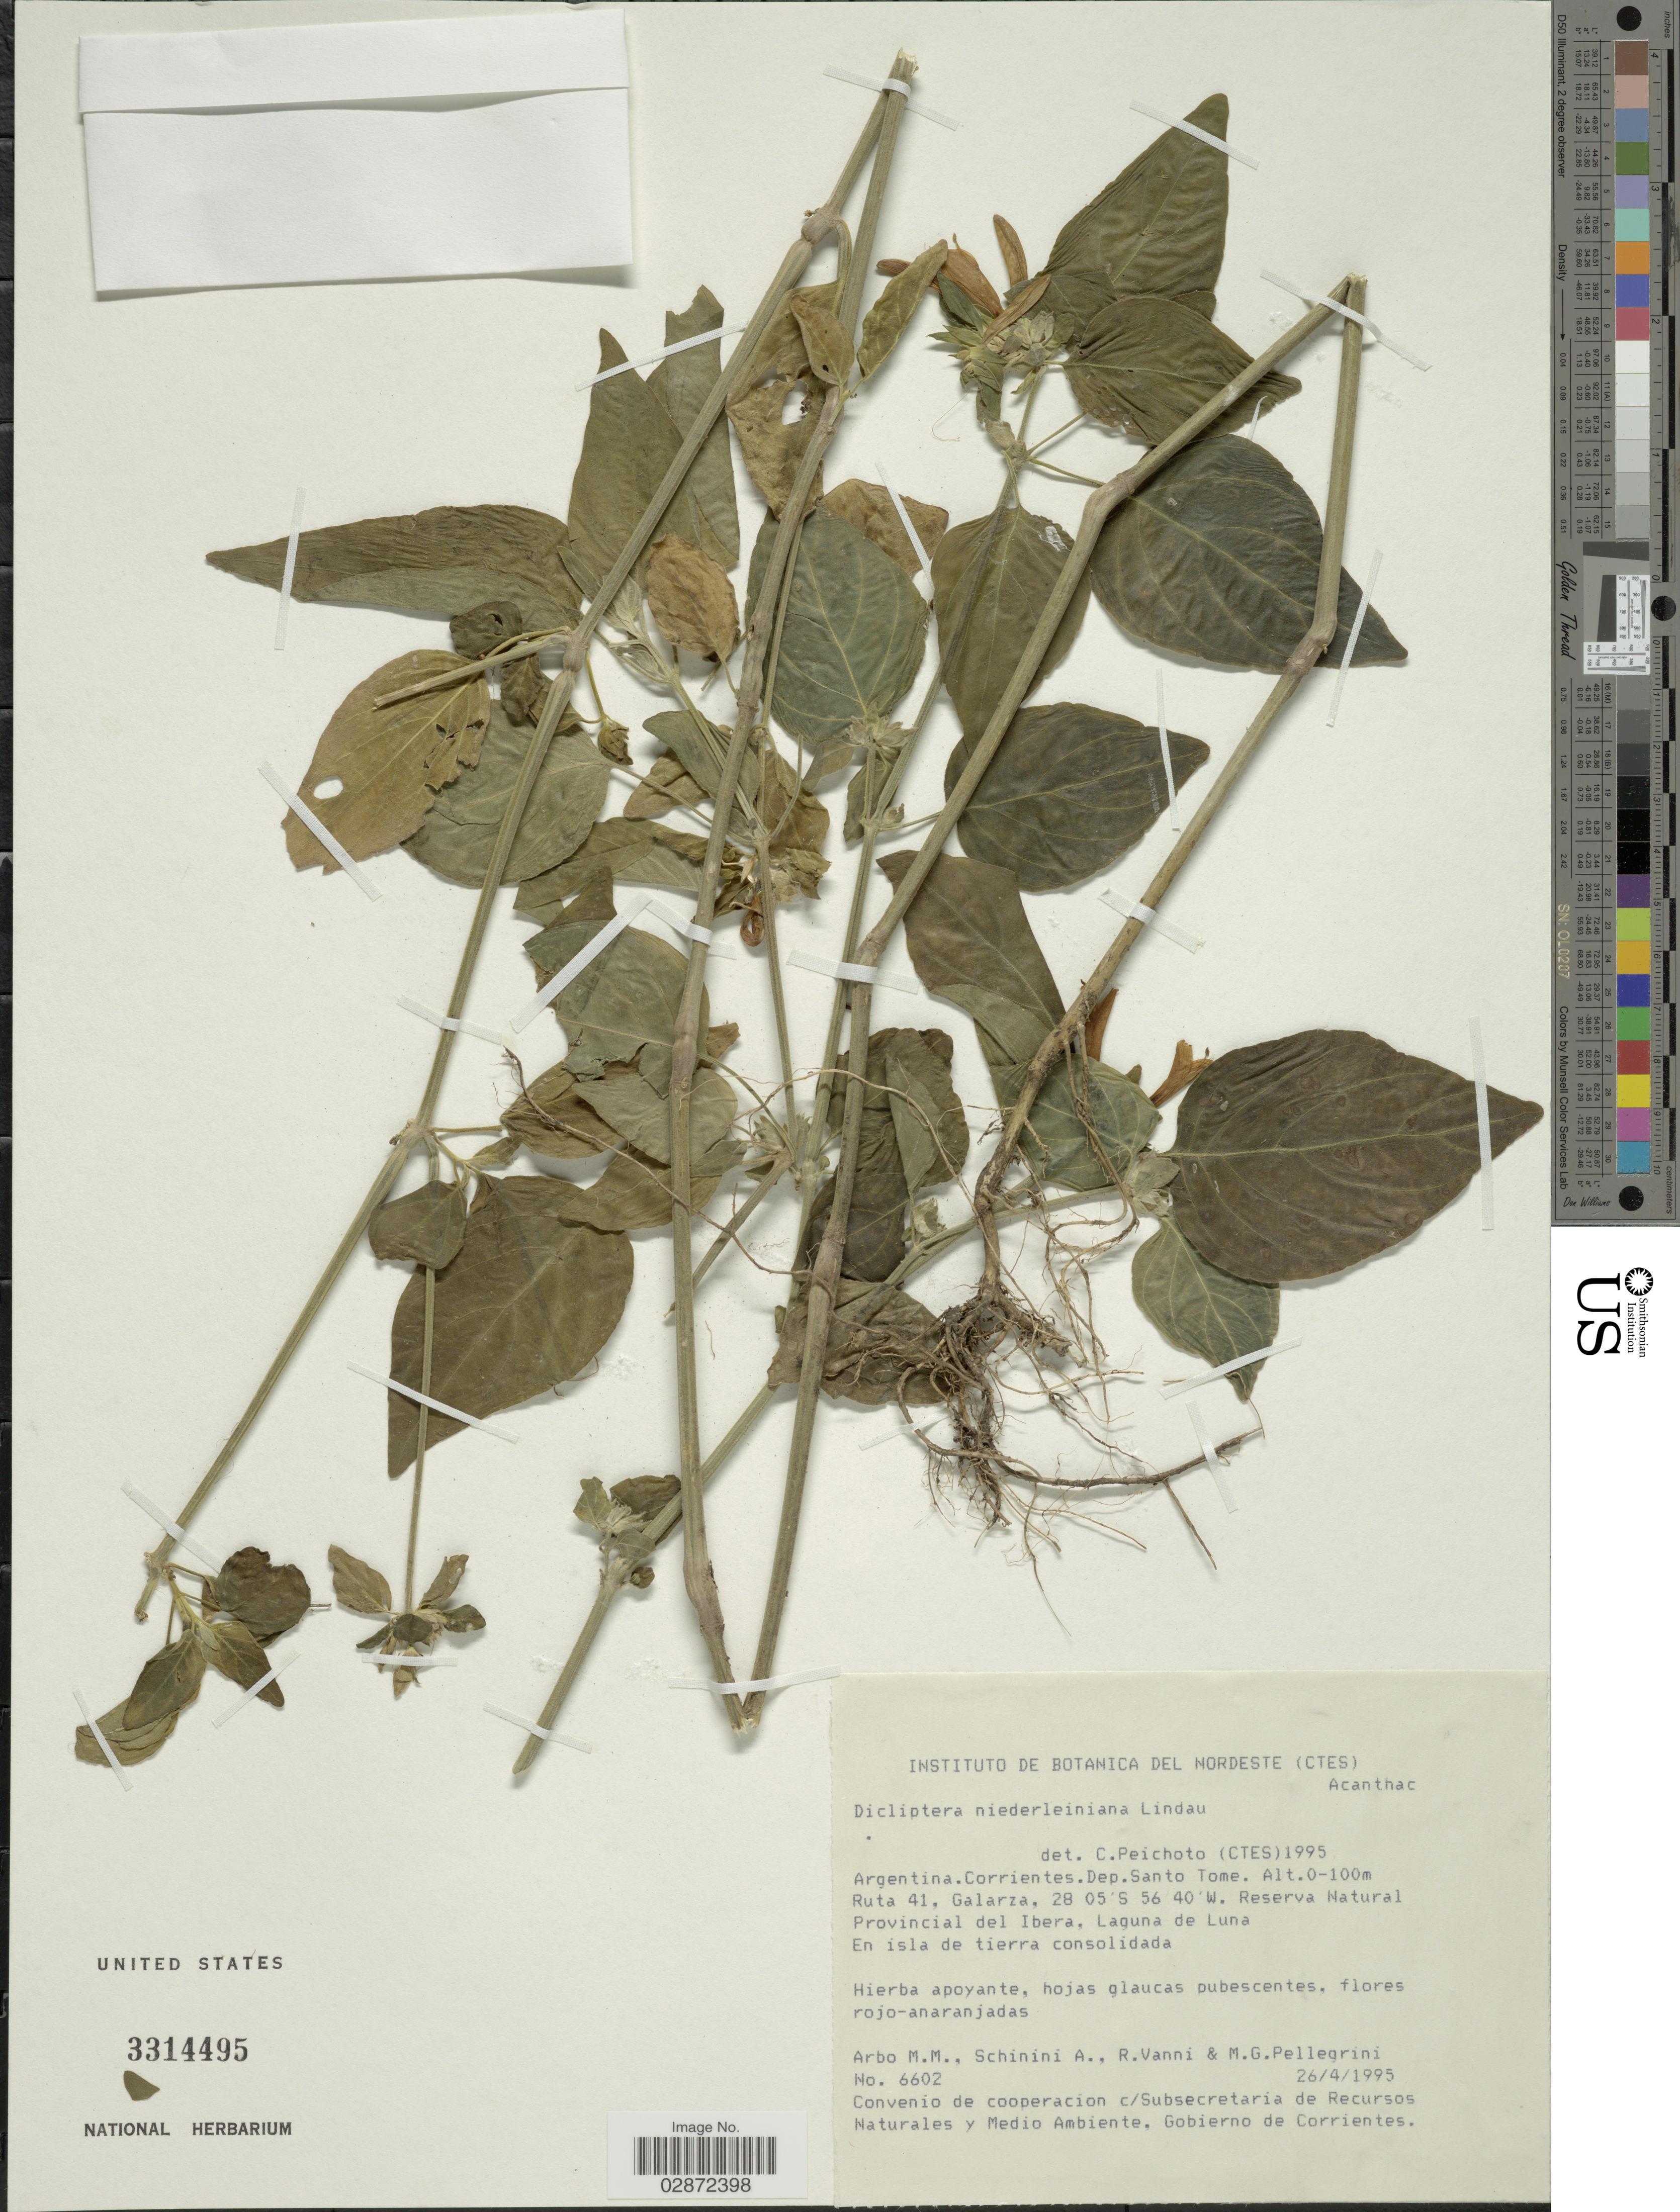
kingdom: Plantae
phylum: Tracheophyta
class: Magnoliopsida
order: Lamiales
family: Acanthaceae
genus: Dicliptera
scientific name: Dicliptera squarrosa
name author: Nees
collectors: M. M. Arbo, A. Schinini, R. Vanni & M. Pellegrini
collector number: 6602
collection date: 1995-04-26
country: Argentina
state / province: Corrientes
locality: Dep. Santo Tome. Ruta 41, Galarza. Reserva Natural Provincial del Ibera, Laguna de Luna. En isla de tierra consolidada.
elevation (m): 0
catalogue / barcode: US 3314495